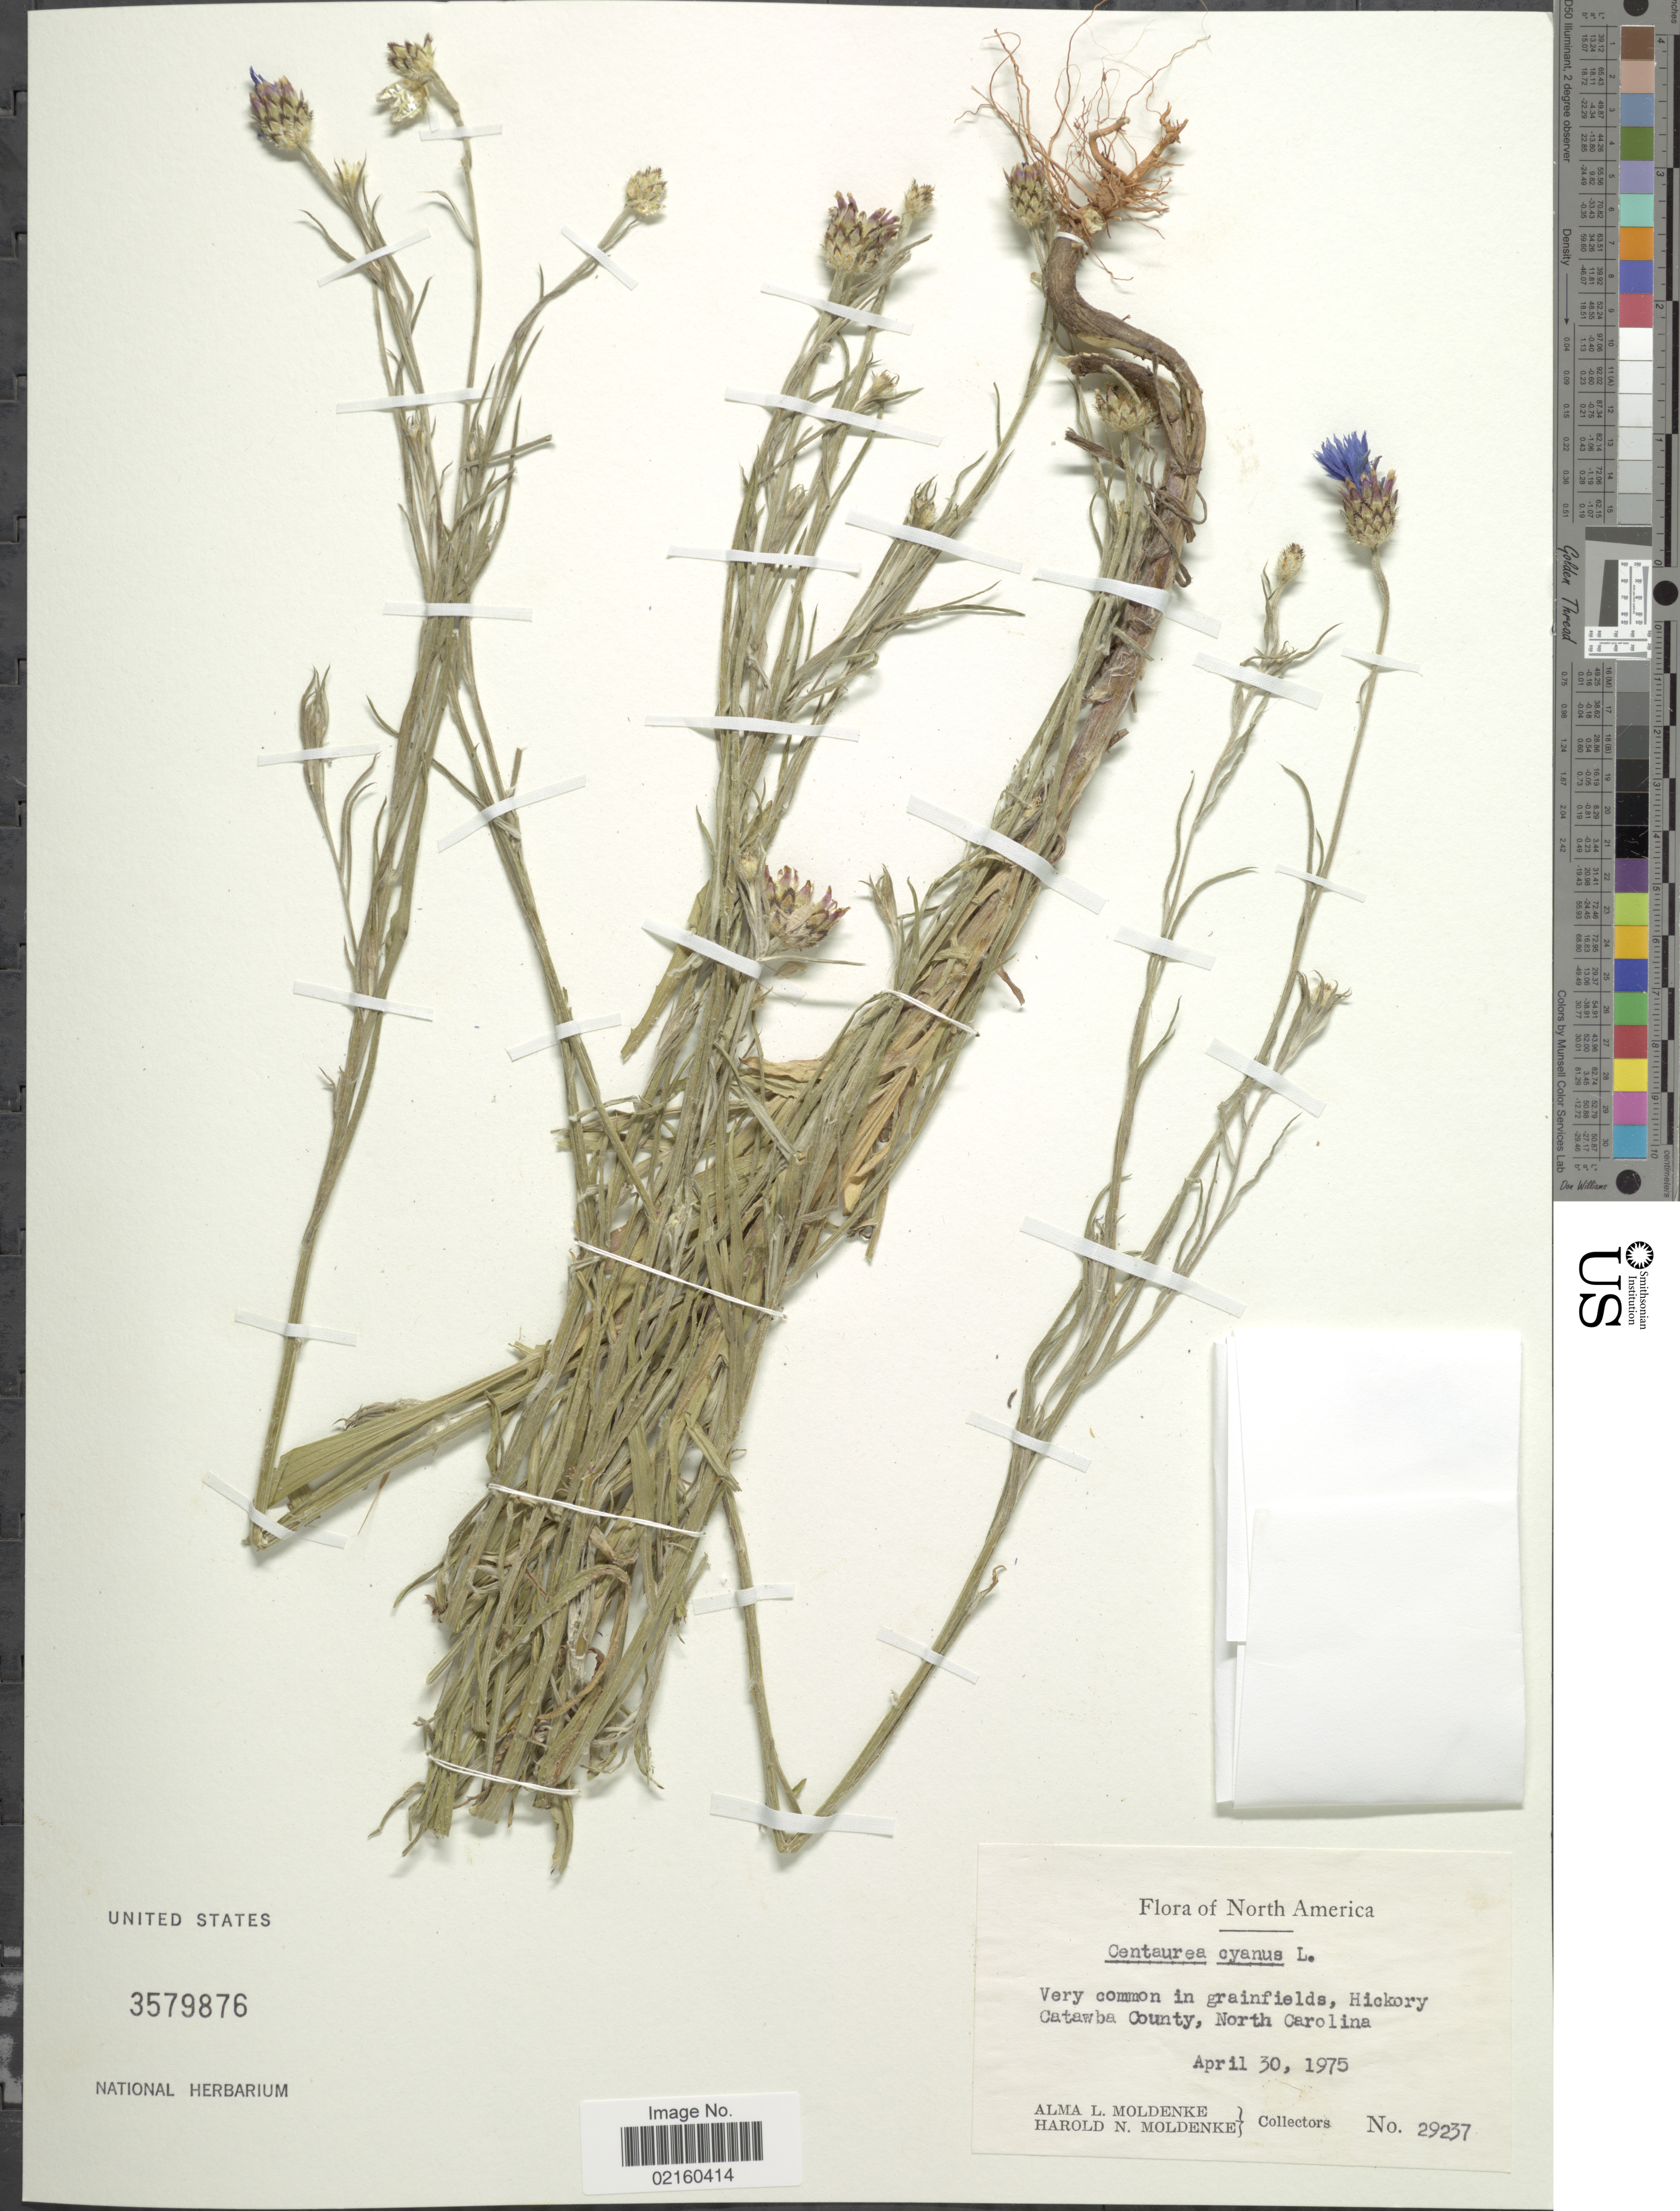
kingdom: Plantae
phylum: Tracheophyta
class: Magnoliopsida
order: Asterales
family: Asteraceae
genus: Centaurea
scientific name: Centaurea cyanus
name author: L.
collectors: A. L. Moldenke & H. N. Moldenke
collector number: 29237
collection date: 1975-04-30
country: United States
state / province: North Carolina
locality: North america, Hickory Catawba County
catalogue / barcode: US 3579876